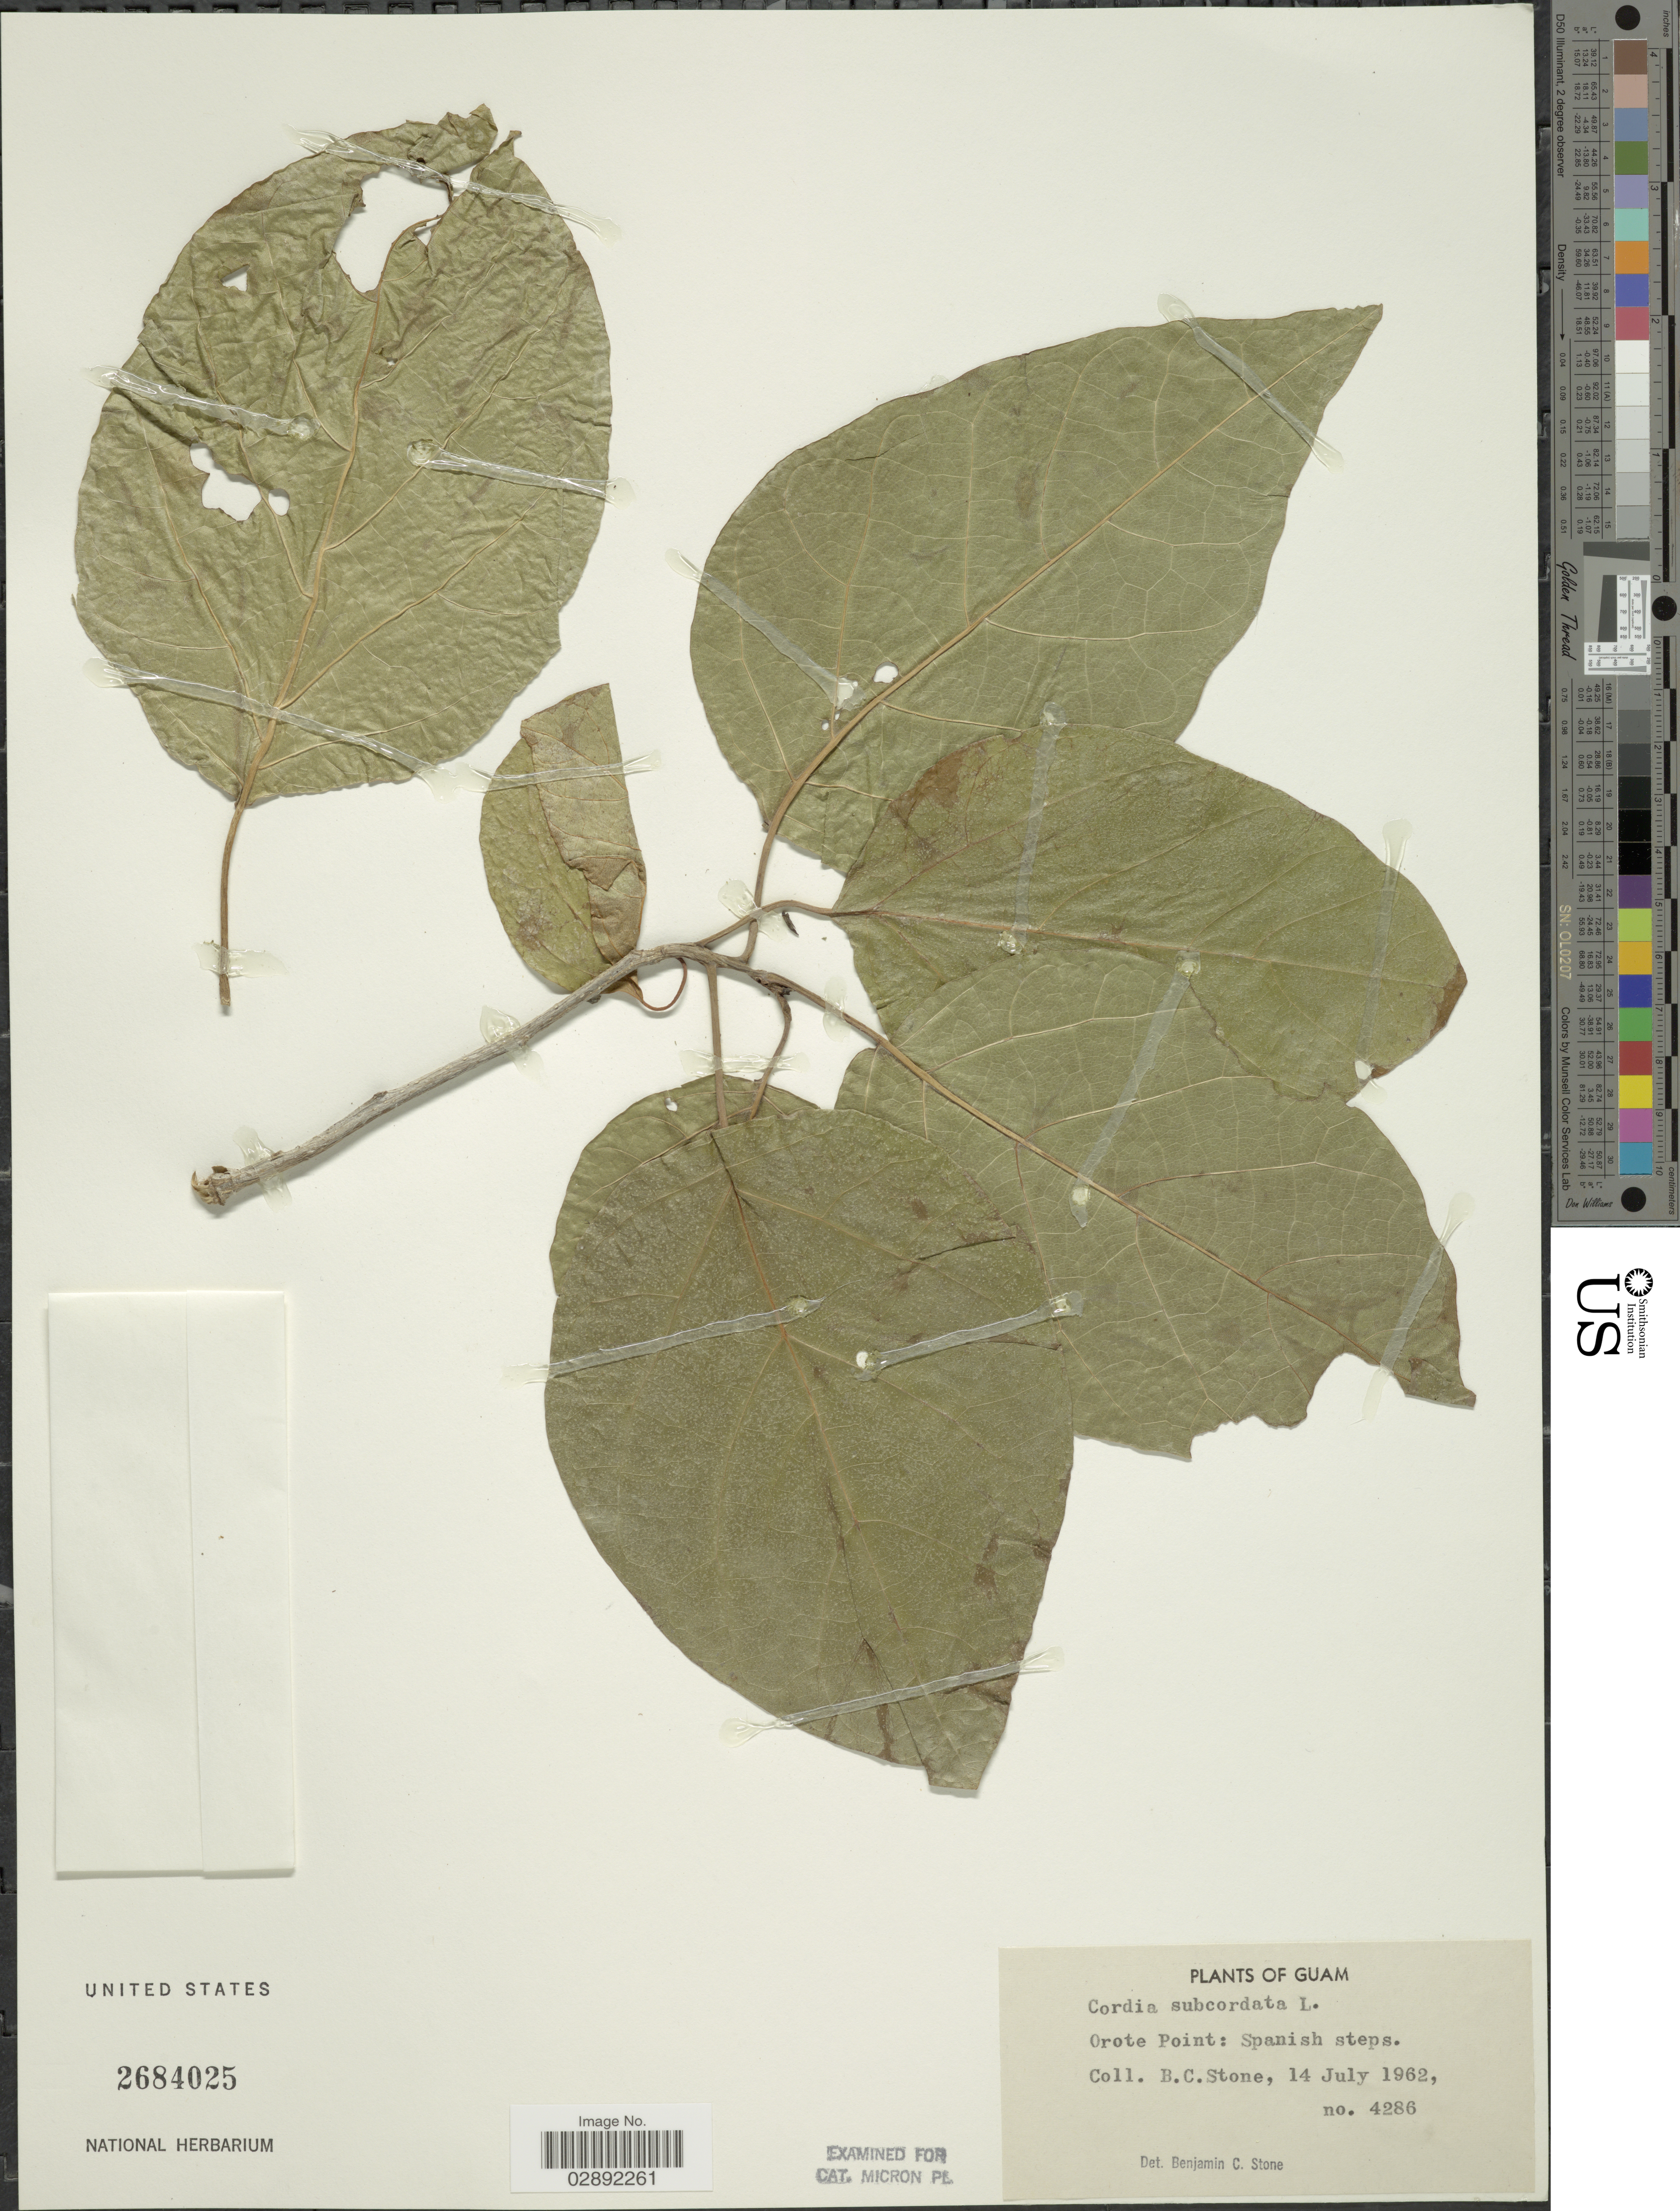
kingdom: Plantae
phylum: Tracheophyta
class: Magnoliopsida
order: Boraginales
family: Cordiaceae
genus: Cordia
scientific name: Cordia subcordata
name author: Lam.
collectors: B. C. Stone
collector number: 4286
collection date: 1962-07-14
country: Guam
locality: Orote Point: Spanish steps.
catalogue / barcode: US 2684025